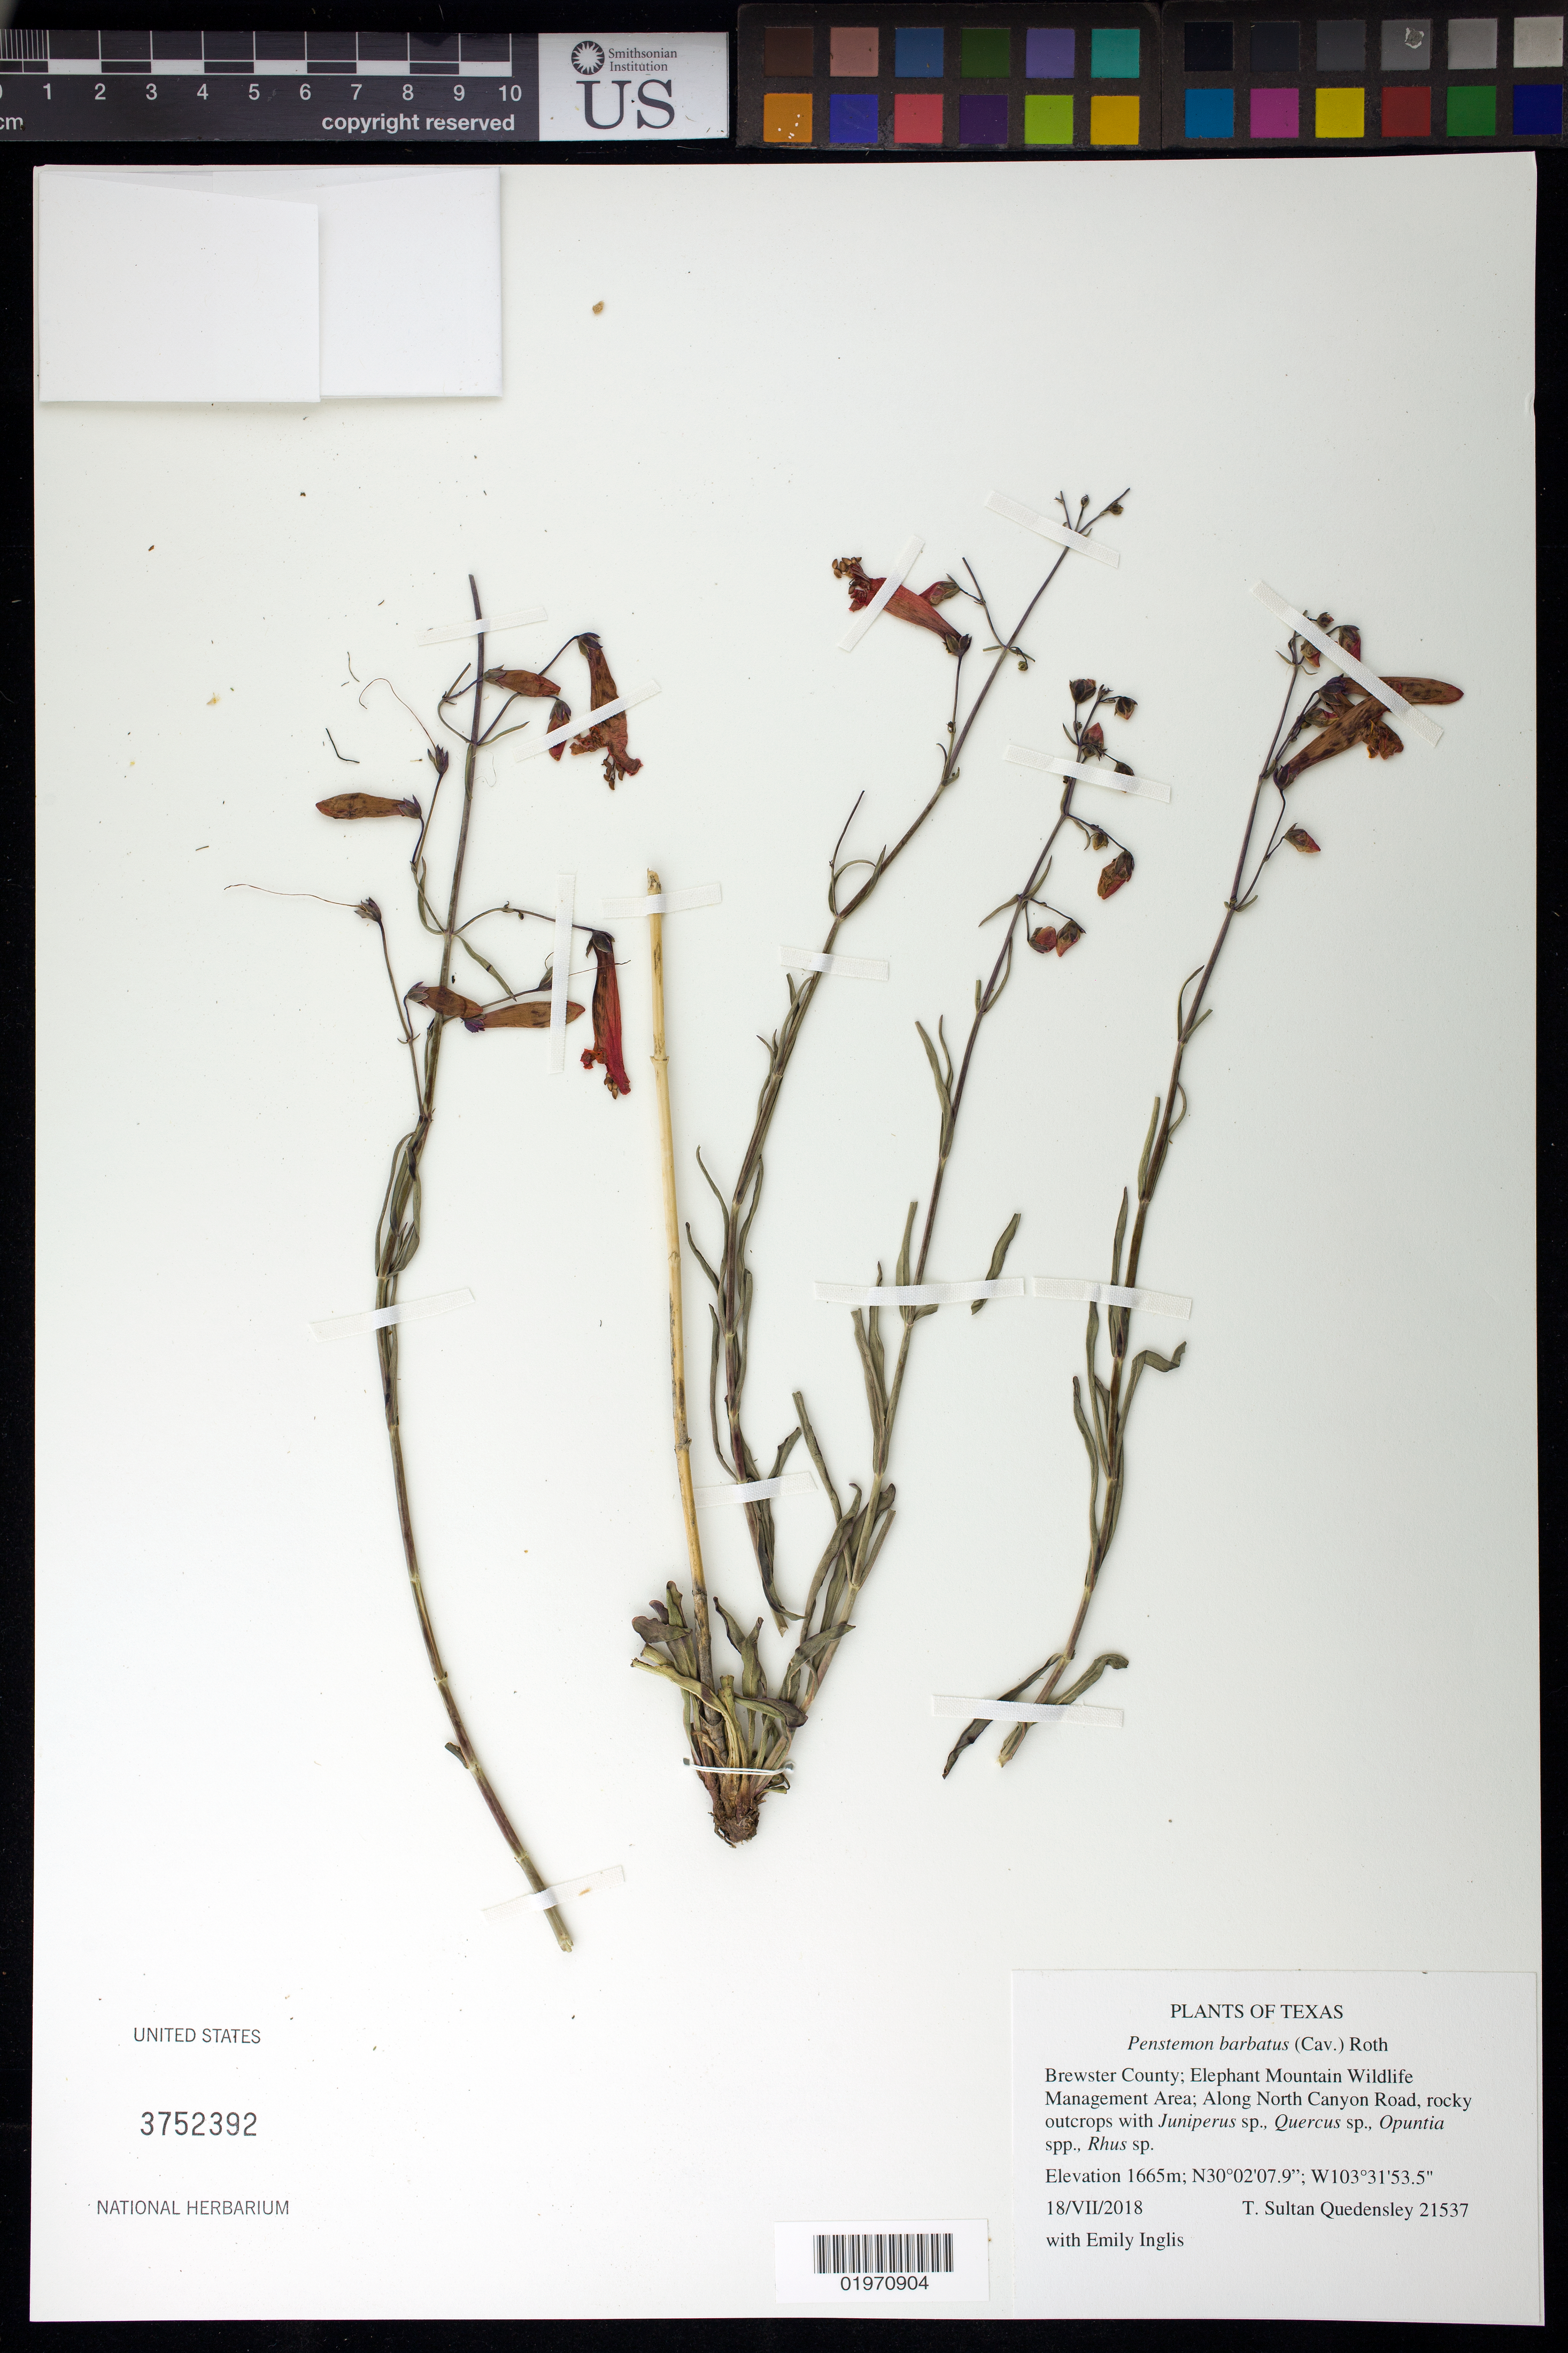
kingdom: Plantae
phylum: Tracheophyta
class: Magnoliopsida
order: Lamiales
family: Plantaginaceae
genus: Penstemon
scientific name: Penstemon barbatus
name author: (Cav.) Roth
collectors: T. S. Quedensley & E. Inglis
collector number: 21537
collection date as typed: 18 Jul 2018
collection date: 2018-07-18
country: United States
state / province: Texas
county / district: Brewster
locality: Elephant Mountain Wildlife Management Area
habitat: Along North Canyon Road, rocky outcrops with Juniperus sp., Quercus sp., Opuntia spp., Rhus sp.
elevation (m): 1665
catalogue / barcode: US 3752392